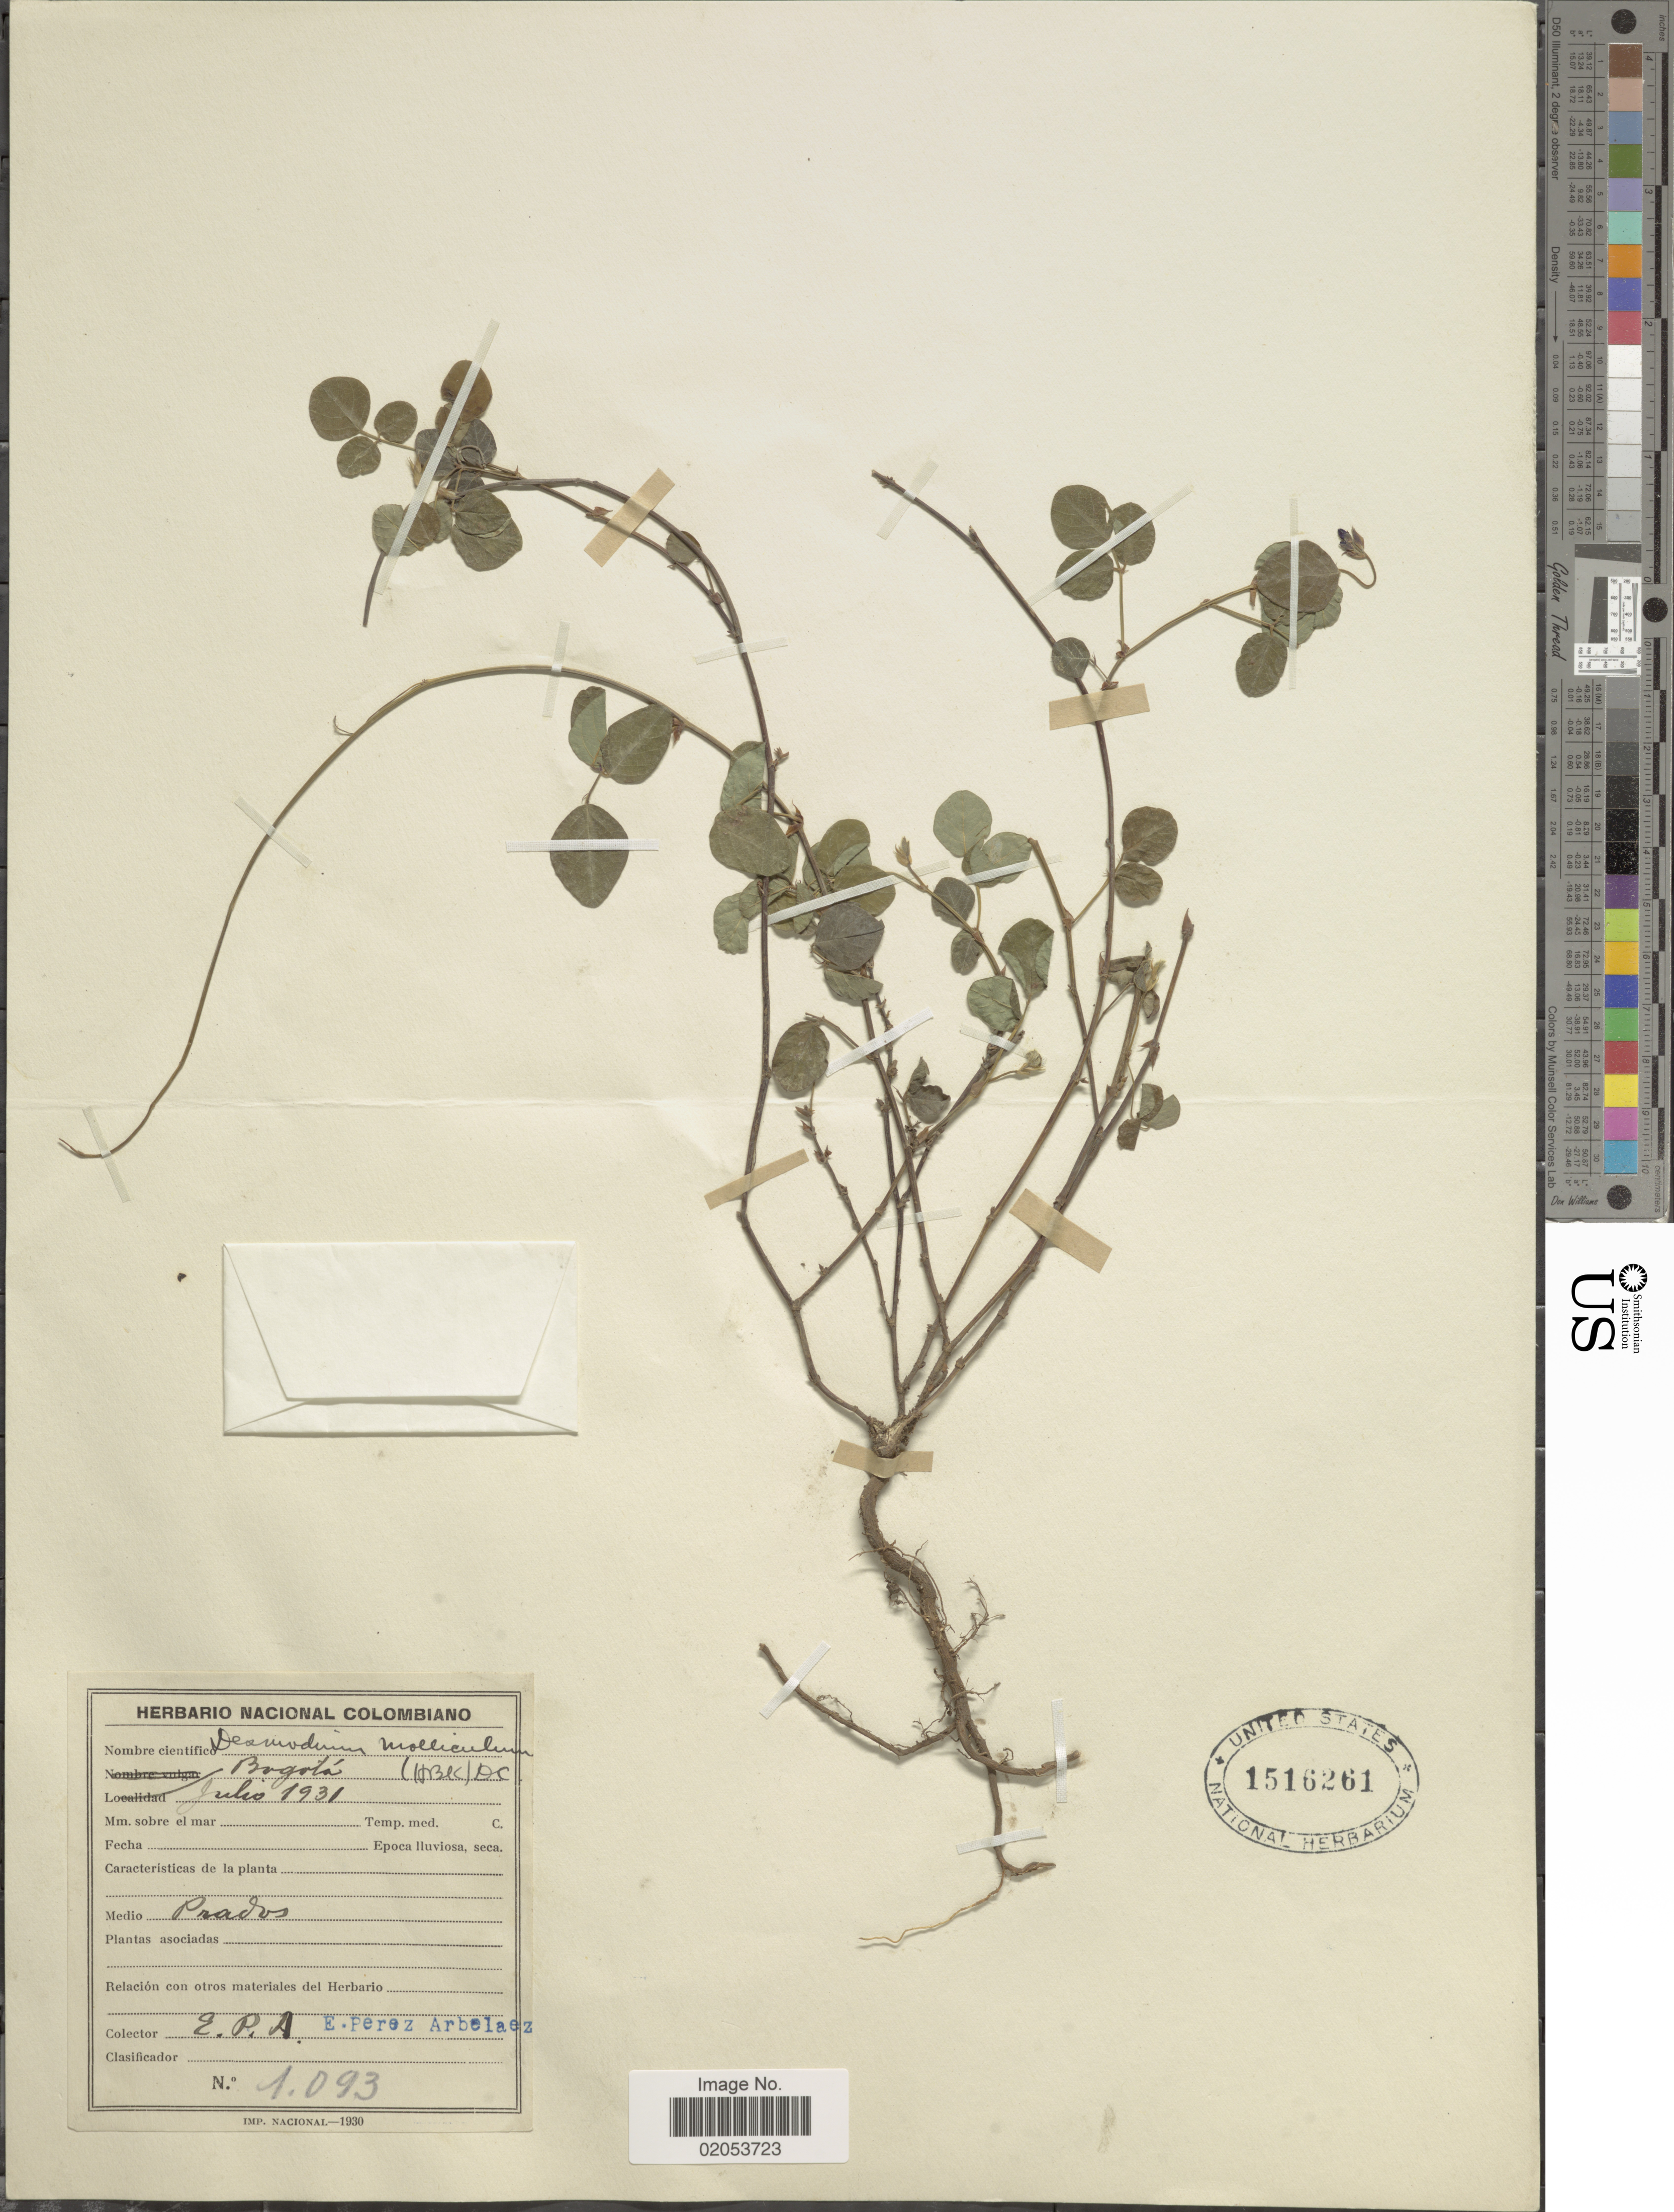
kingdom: Plantae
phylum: Tracheophyta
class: Magnoliopsida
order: Fabales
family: Fabaceae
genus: Desmodium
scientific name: Desmodium molliculum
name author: (Kunth) DC.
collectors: E. Pérez Arbeláez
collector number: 1093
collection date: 1931-07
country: Colombia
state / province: Bogota D.C.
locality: Prados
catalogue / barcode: US 1516261